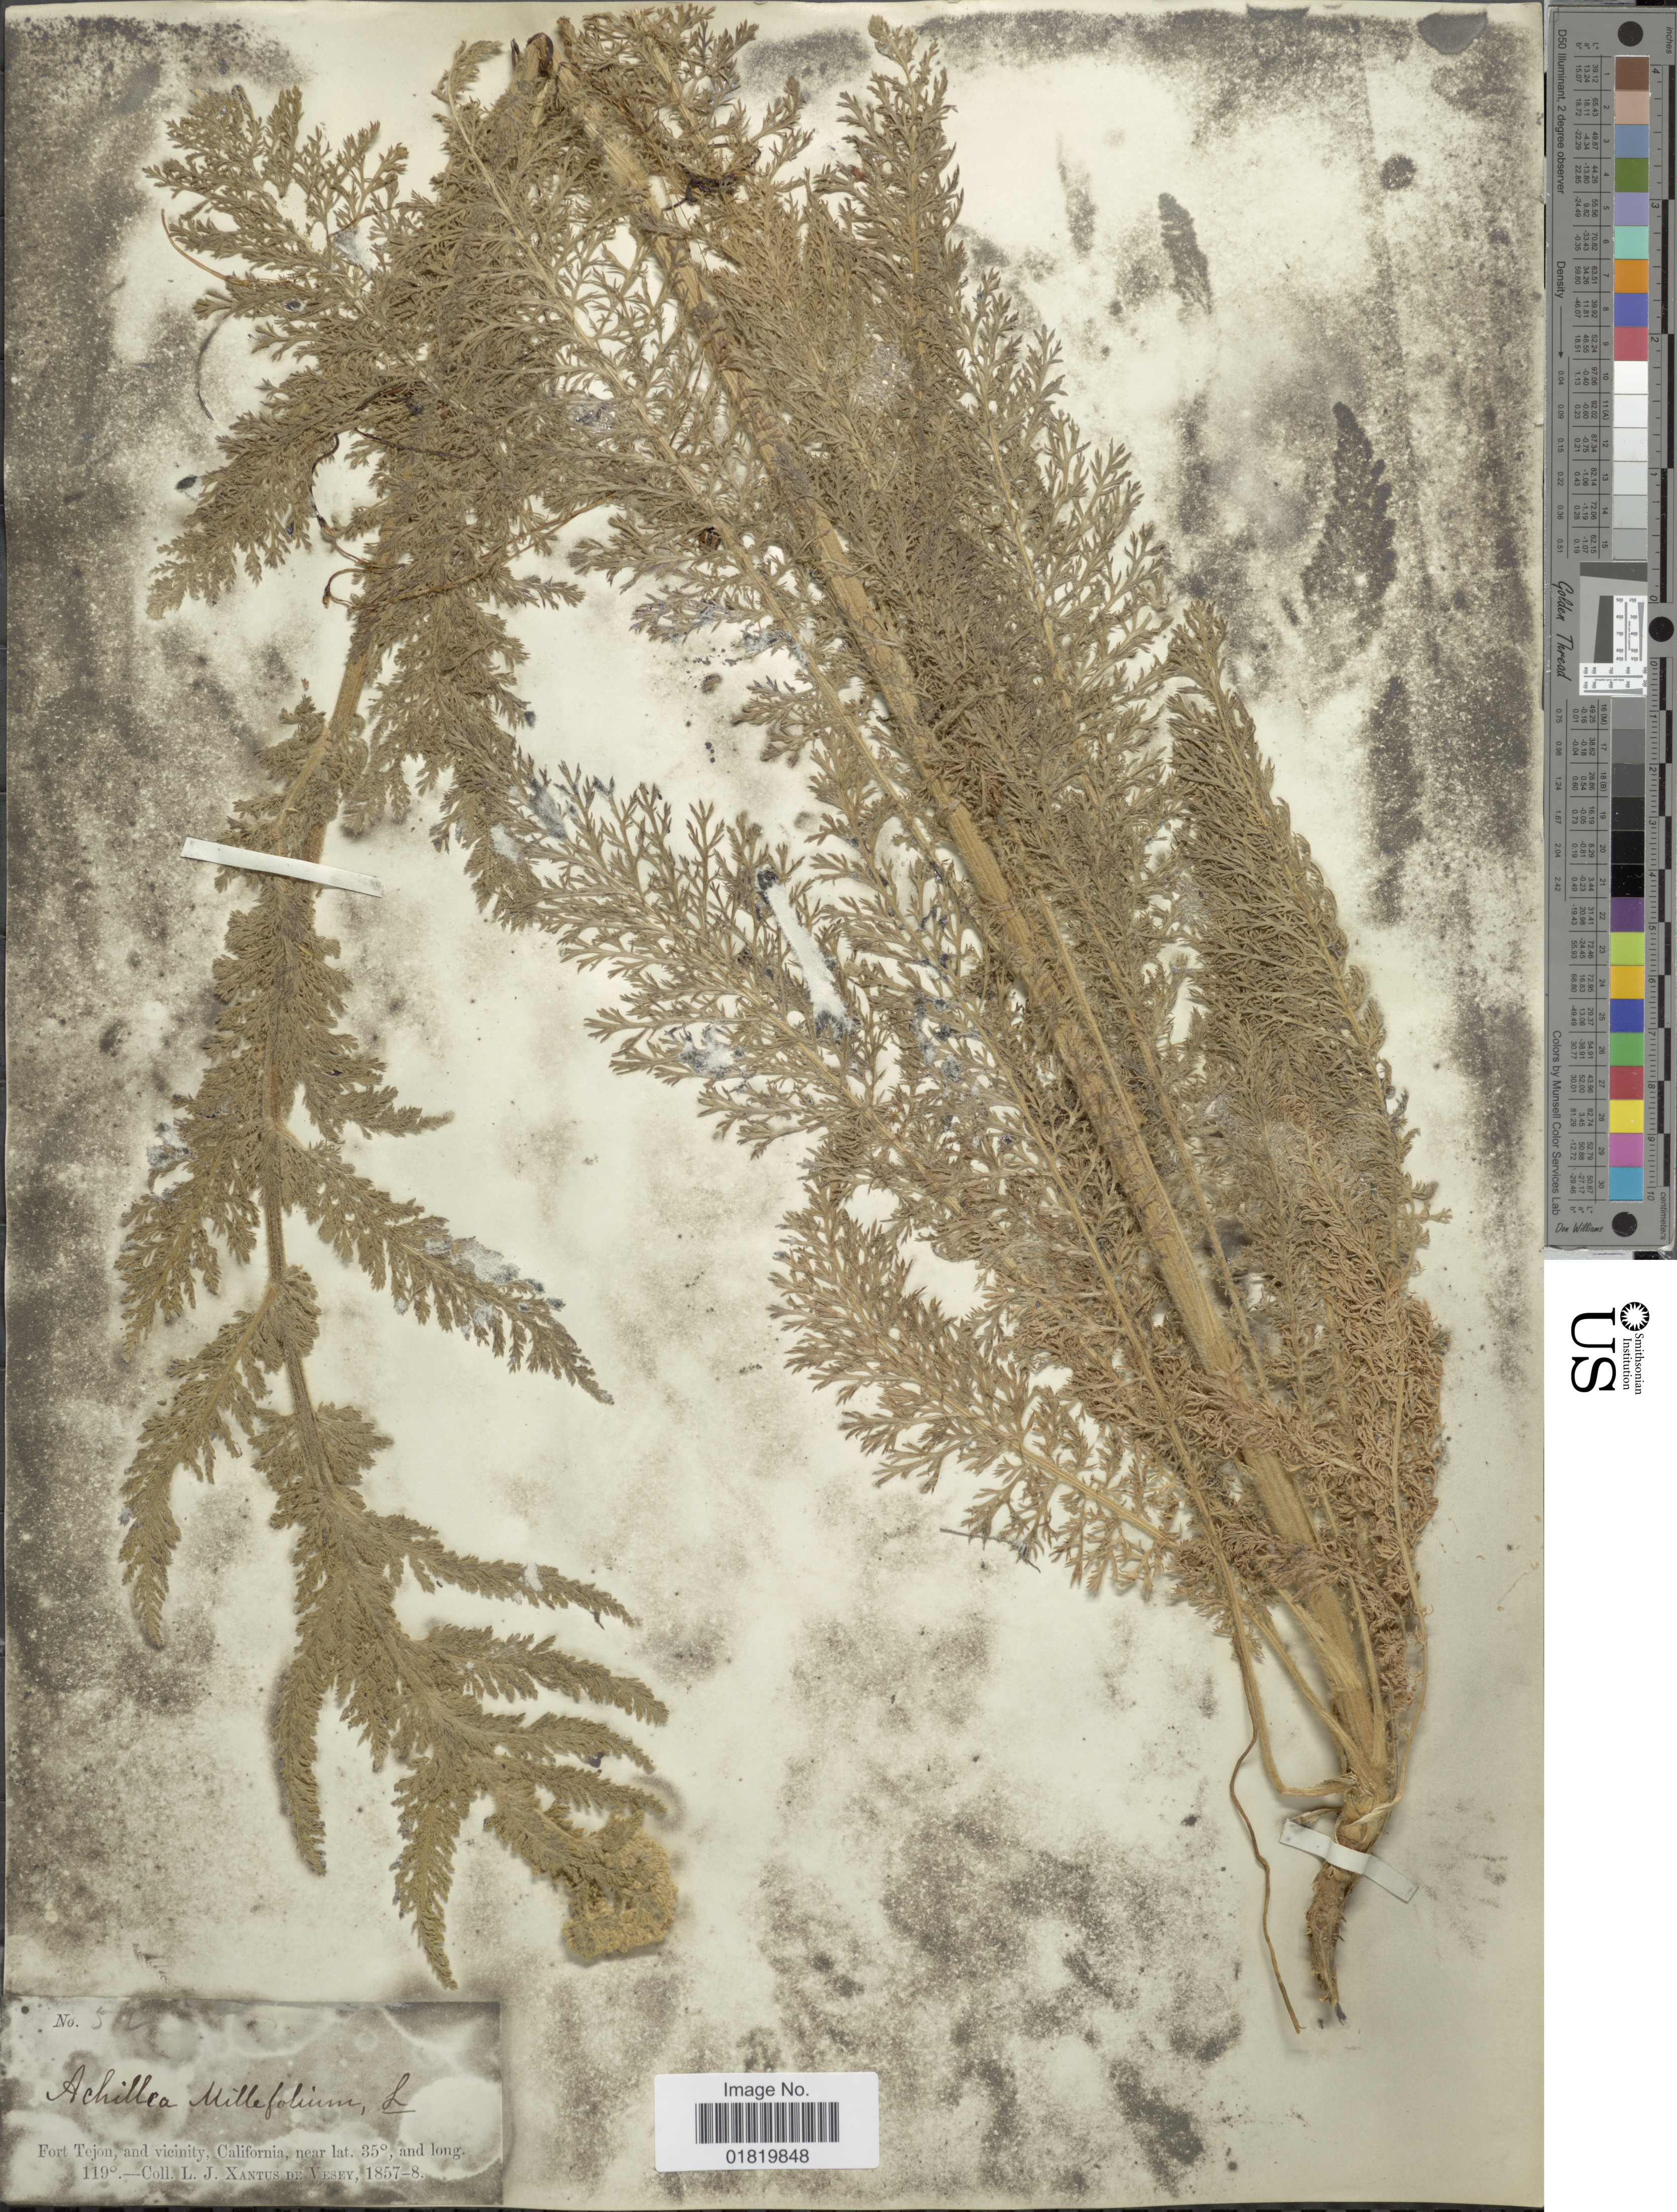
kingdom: Plantae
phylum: Tracheophyta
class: Magnoliopsida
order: Asterales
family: Asteraceae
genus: Achillea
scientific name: Achillea californica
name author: Pollard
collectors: L. Xantus de Vesey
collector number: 502*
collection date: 1857/1858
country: United States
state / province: California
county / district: Kern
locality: Fort Tejon, and vicinity, California